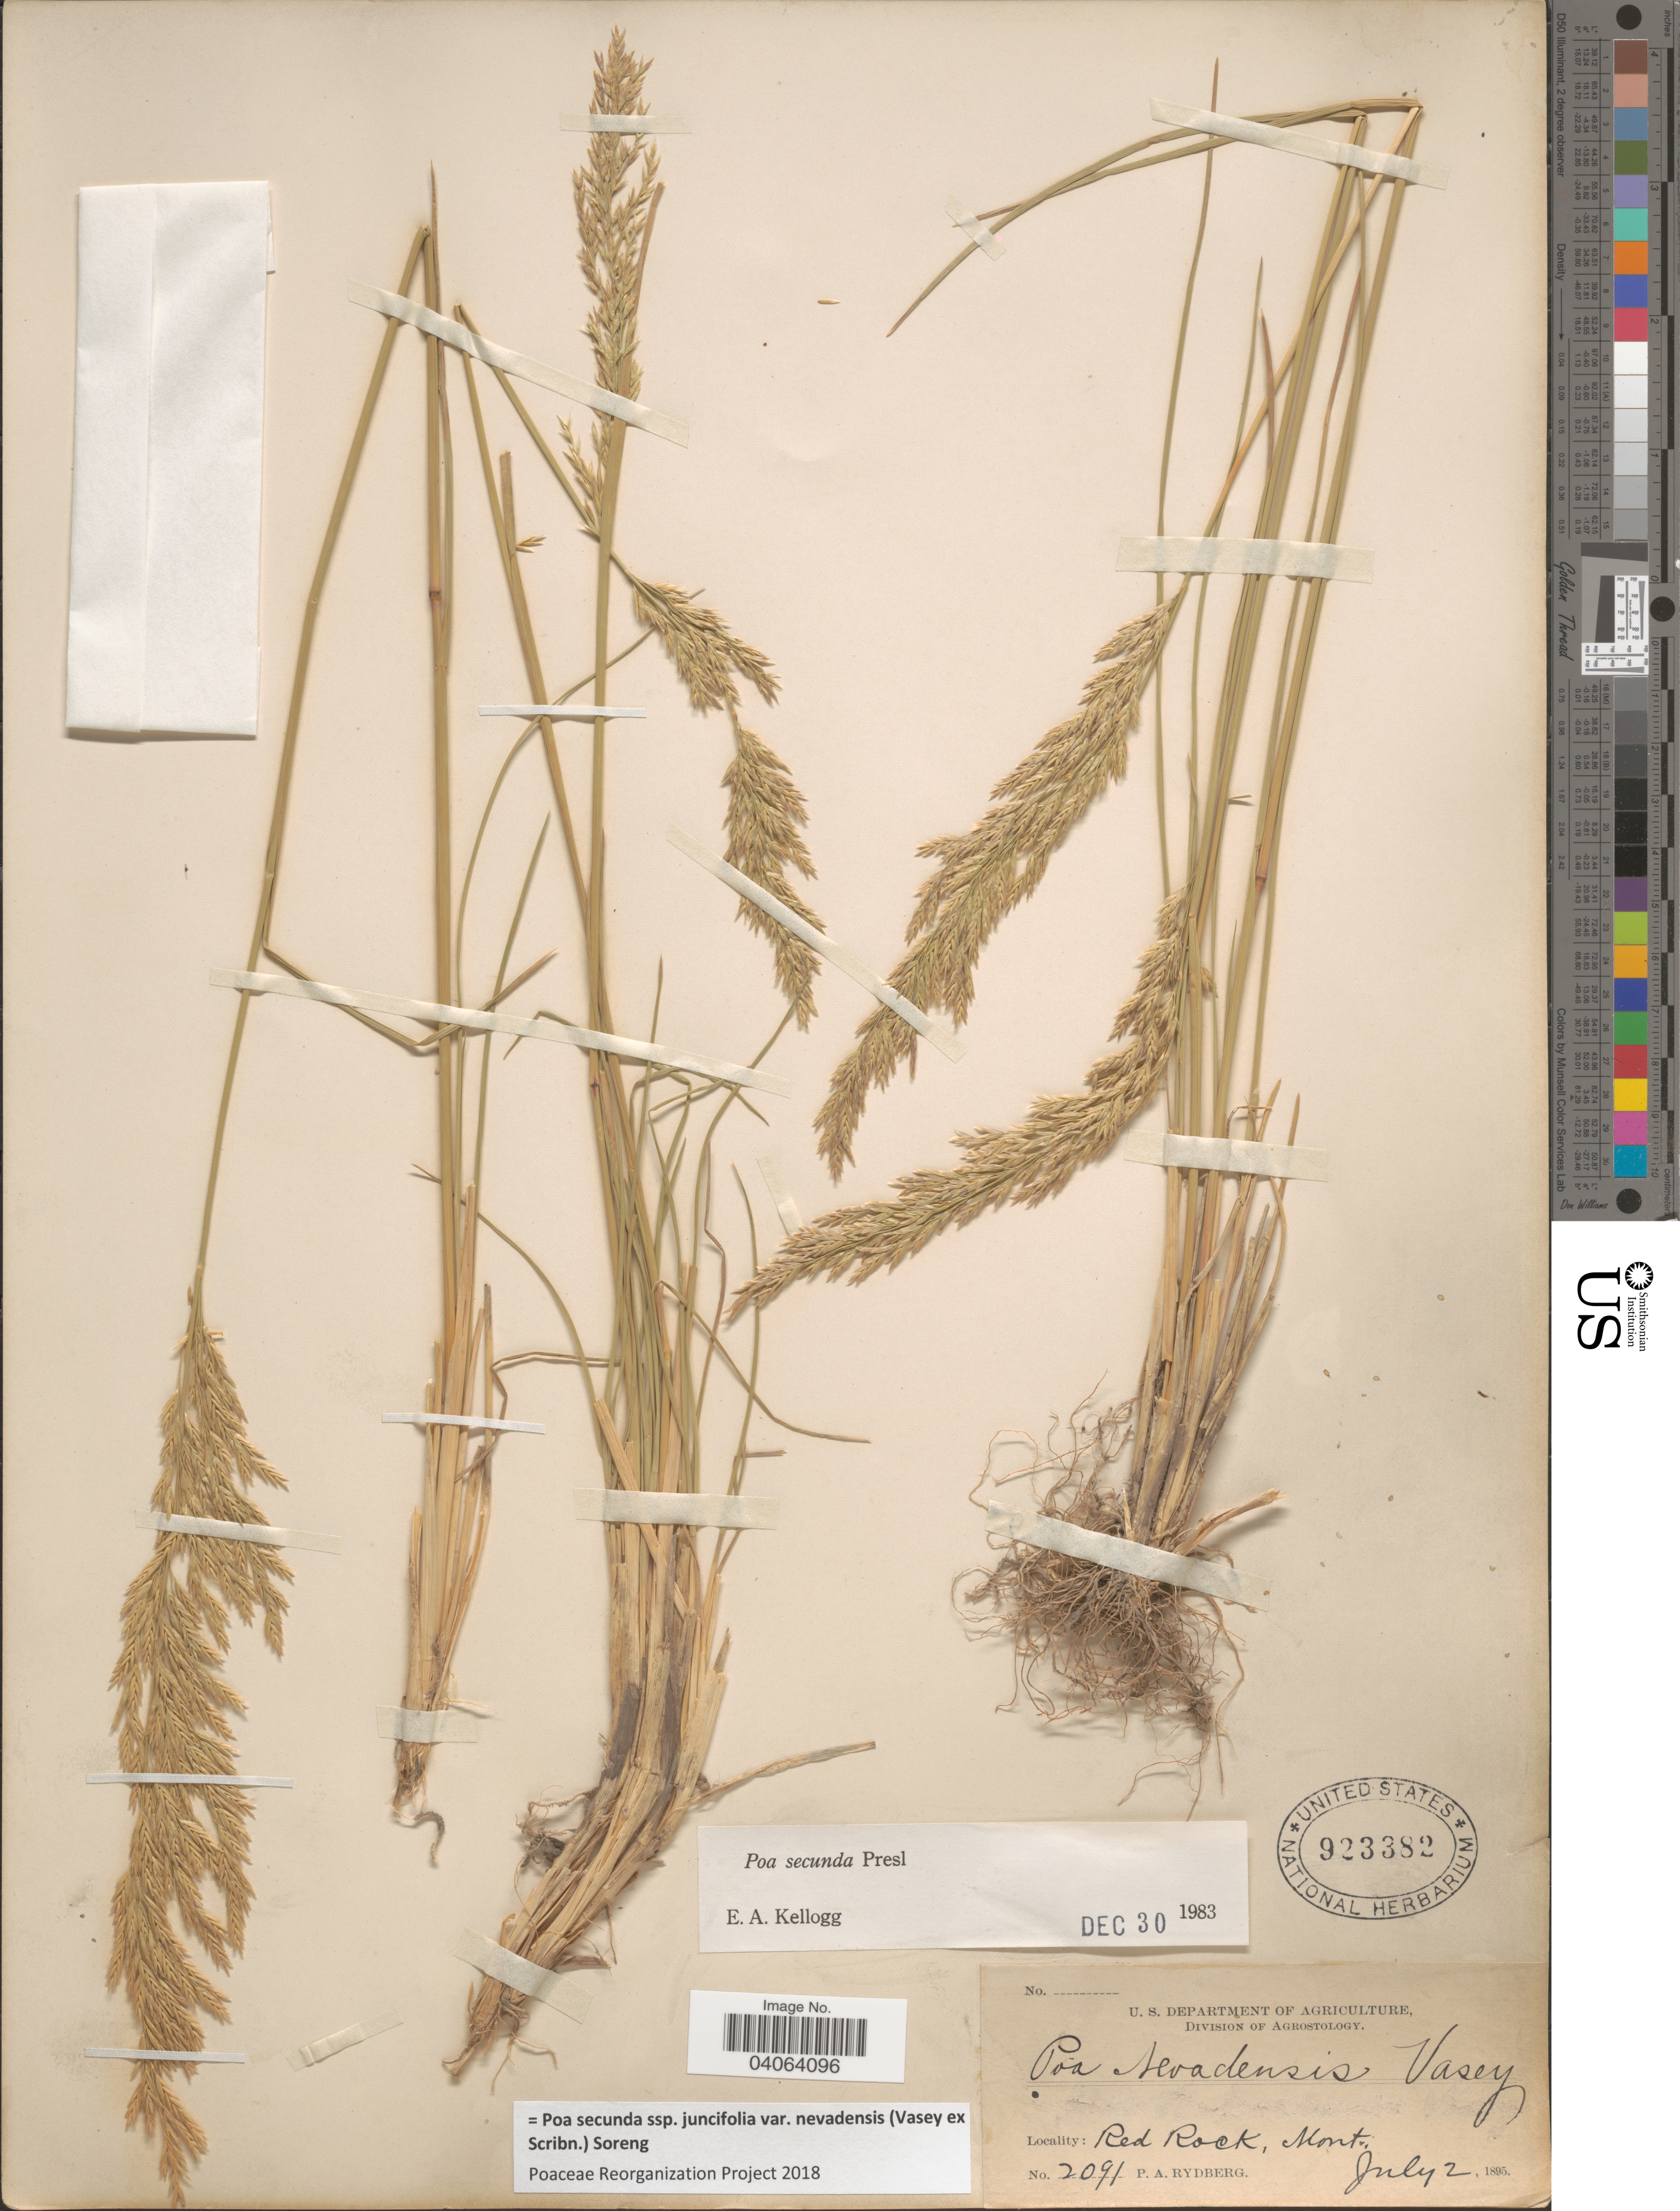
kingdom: Plantae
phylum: Tracheophyta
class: Liliopsida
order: Poales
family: Poaceae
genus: Poa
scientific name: Poa secunda subsp. juncifolia var. nevadensis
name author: (Vasey ex Scribn.) Soreng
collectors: P. A. Rydberg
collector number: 2091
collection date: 1895-07-02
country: United States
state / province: Montana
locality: Red Rock.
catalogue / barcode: US 923382